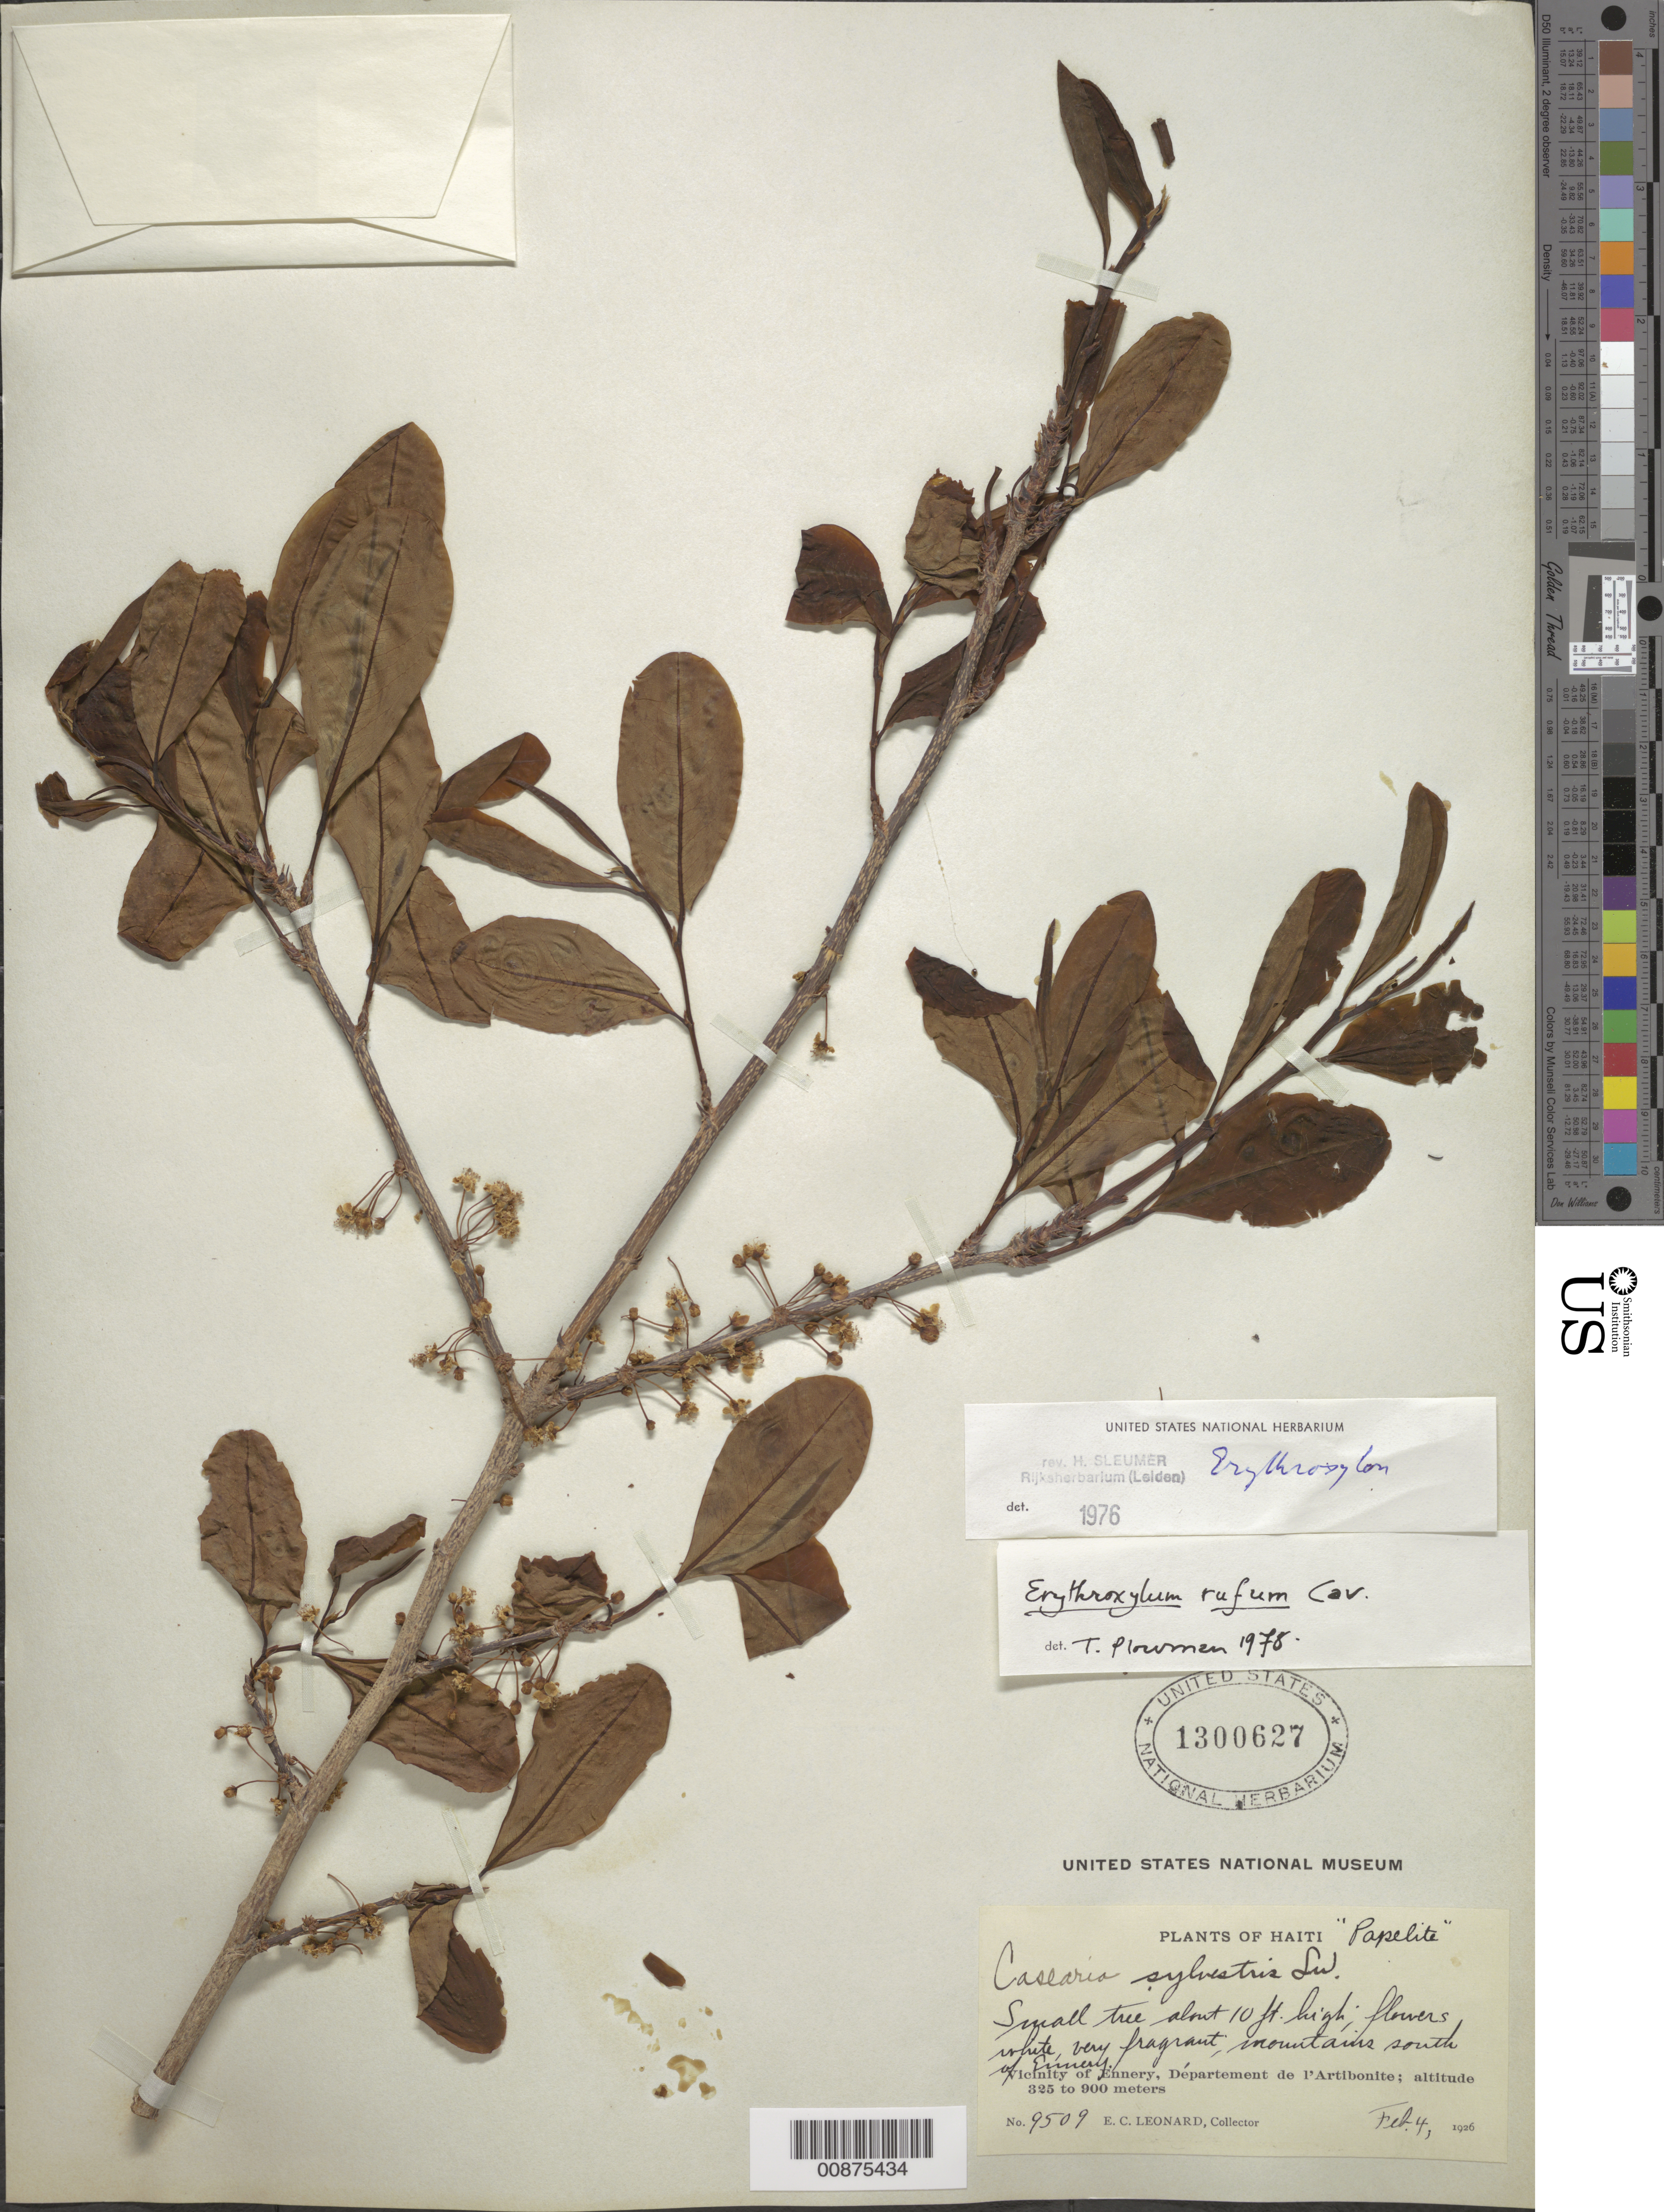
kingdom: Plantae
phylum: Tracheophyta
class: Magnoliopsida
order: Malpighiales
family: Erythroxylaceae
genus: Erythroxylum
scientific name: Erythroxylum rufum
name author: Cav.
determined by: Plowman, Timothy C.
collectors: E. C. Leonard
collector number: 9509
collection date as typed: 04 Feb 1926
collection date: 1926-02-04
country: Haiti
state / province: Artibonite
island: Hispaniola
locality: Mountains south of Ennery.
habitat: Mountains.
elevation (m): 325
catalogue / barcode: US 1300627